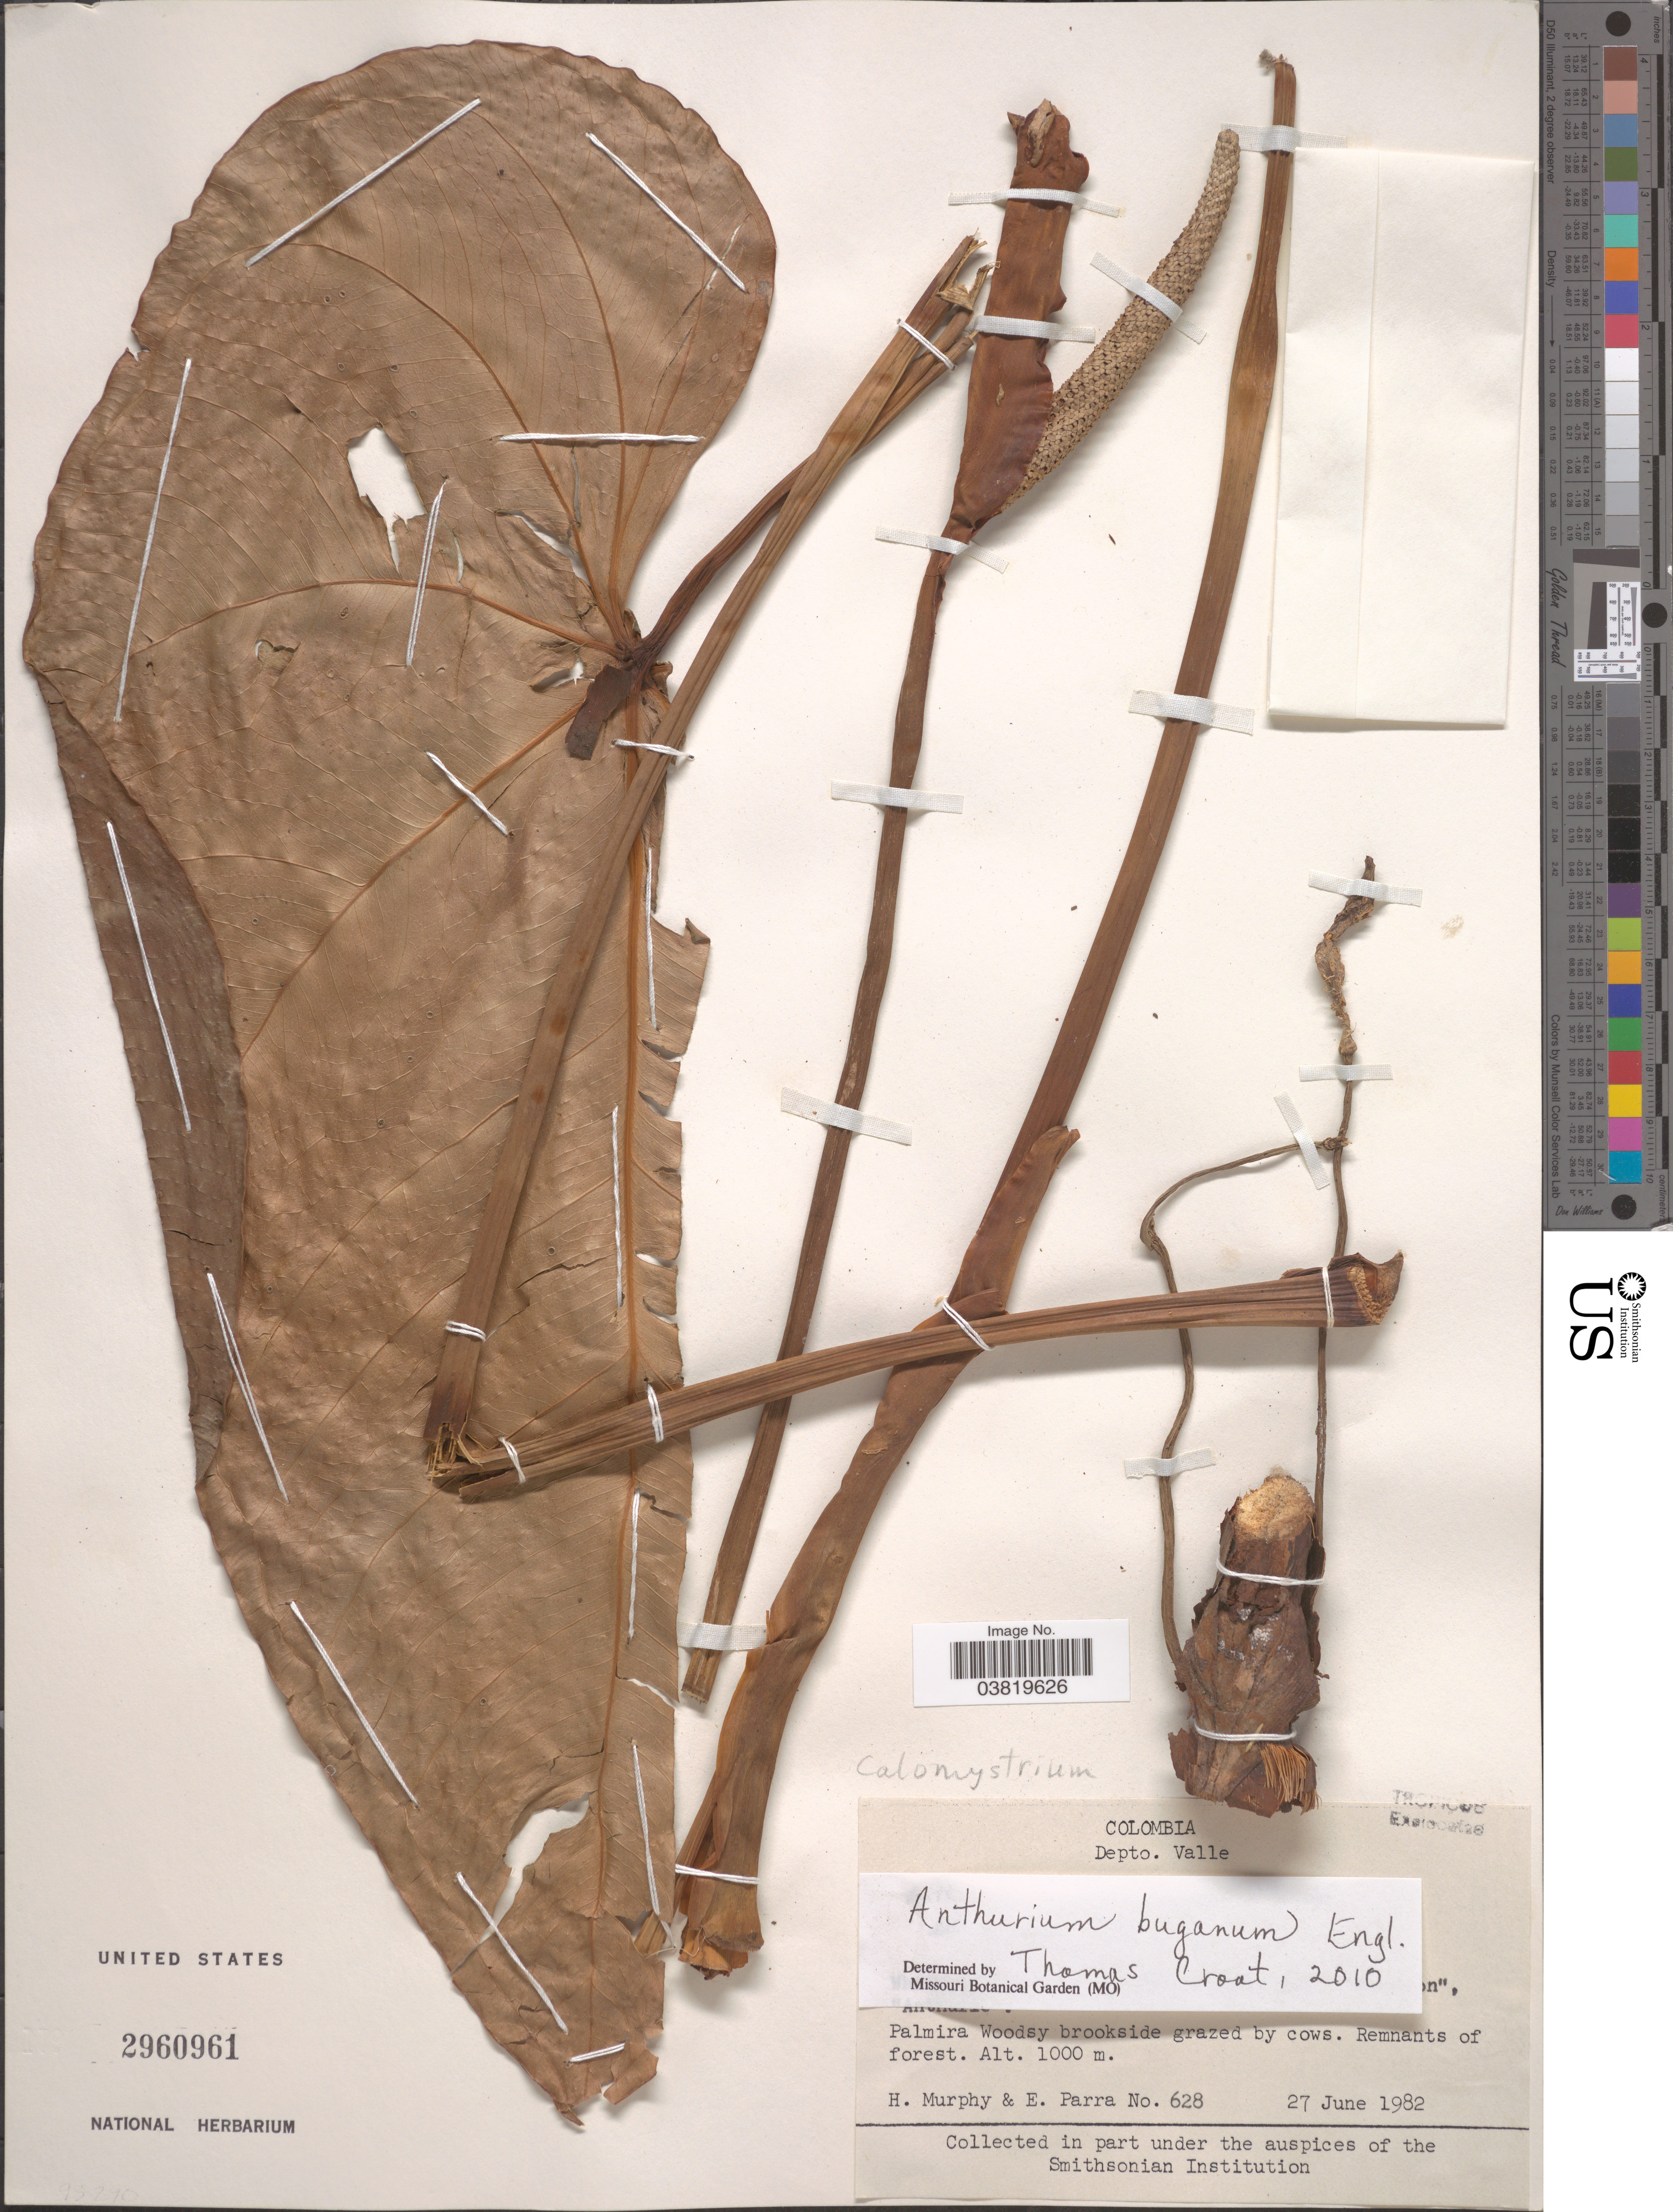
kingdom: Plantae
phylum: Tracheophyta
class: Liliopsida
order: Alismatales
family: Araceae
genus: Anthurium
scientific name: Anthurium buganum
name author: Engl.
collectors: H. Murphy & E. Parra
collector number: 628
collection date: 1982-06-27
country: Colombia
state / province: Valle del Cauca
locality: Depto. Valle. Palmira Woodsy brookside grazed by cows.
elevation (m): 1000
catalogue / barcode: US 2960961